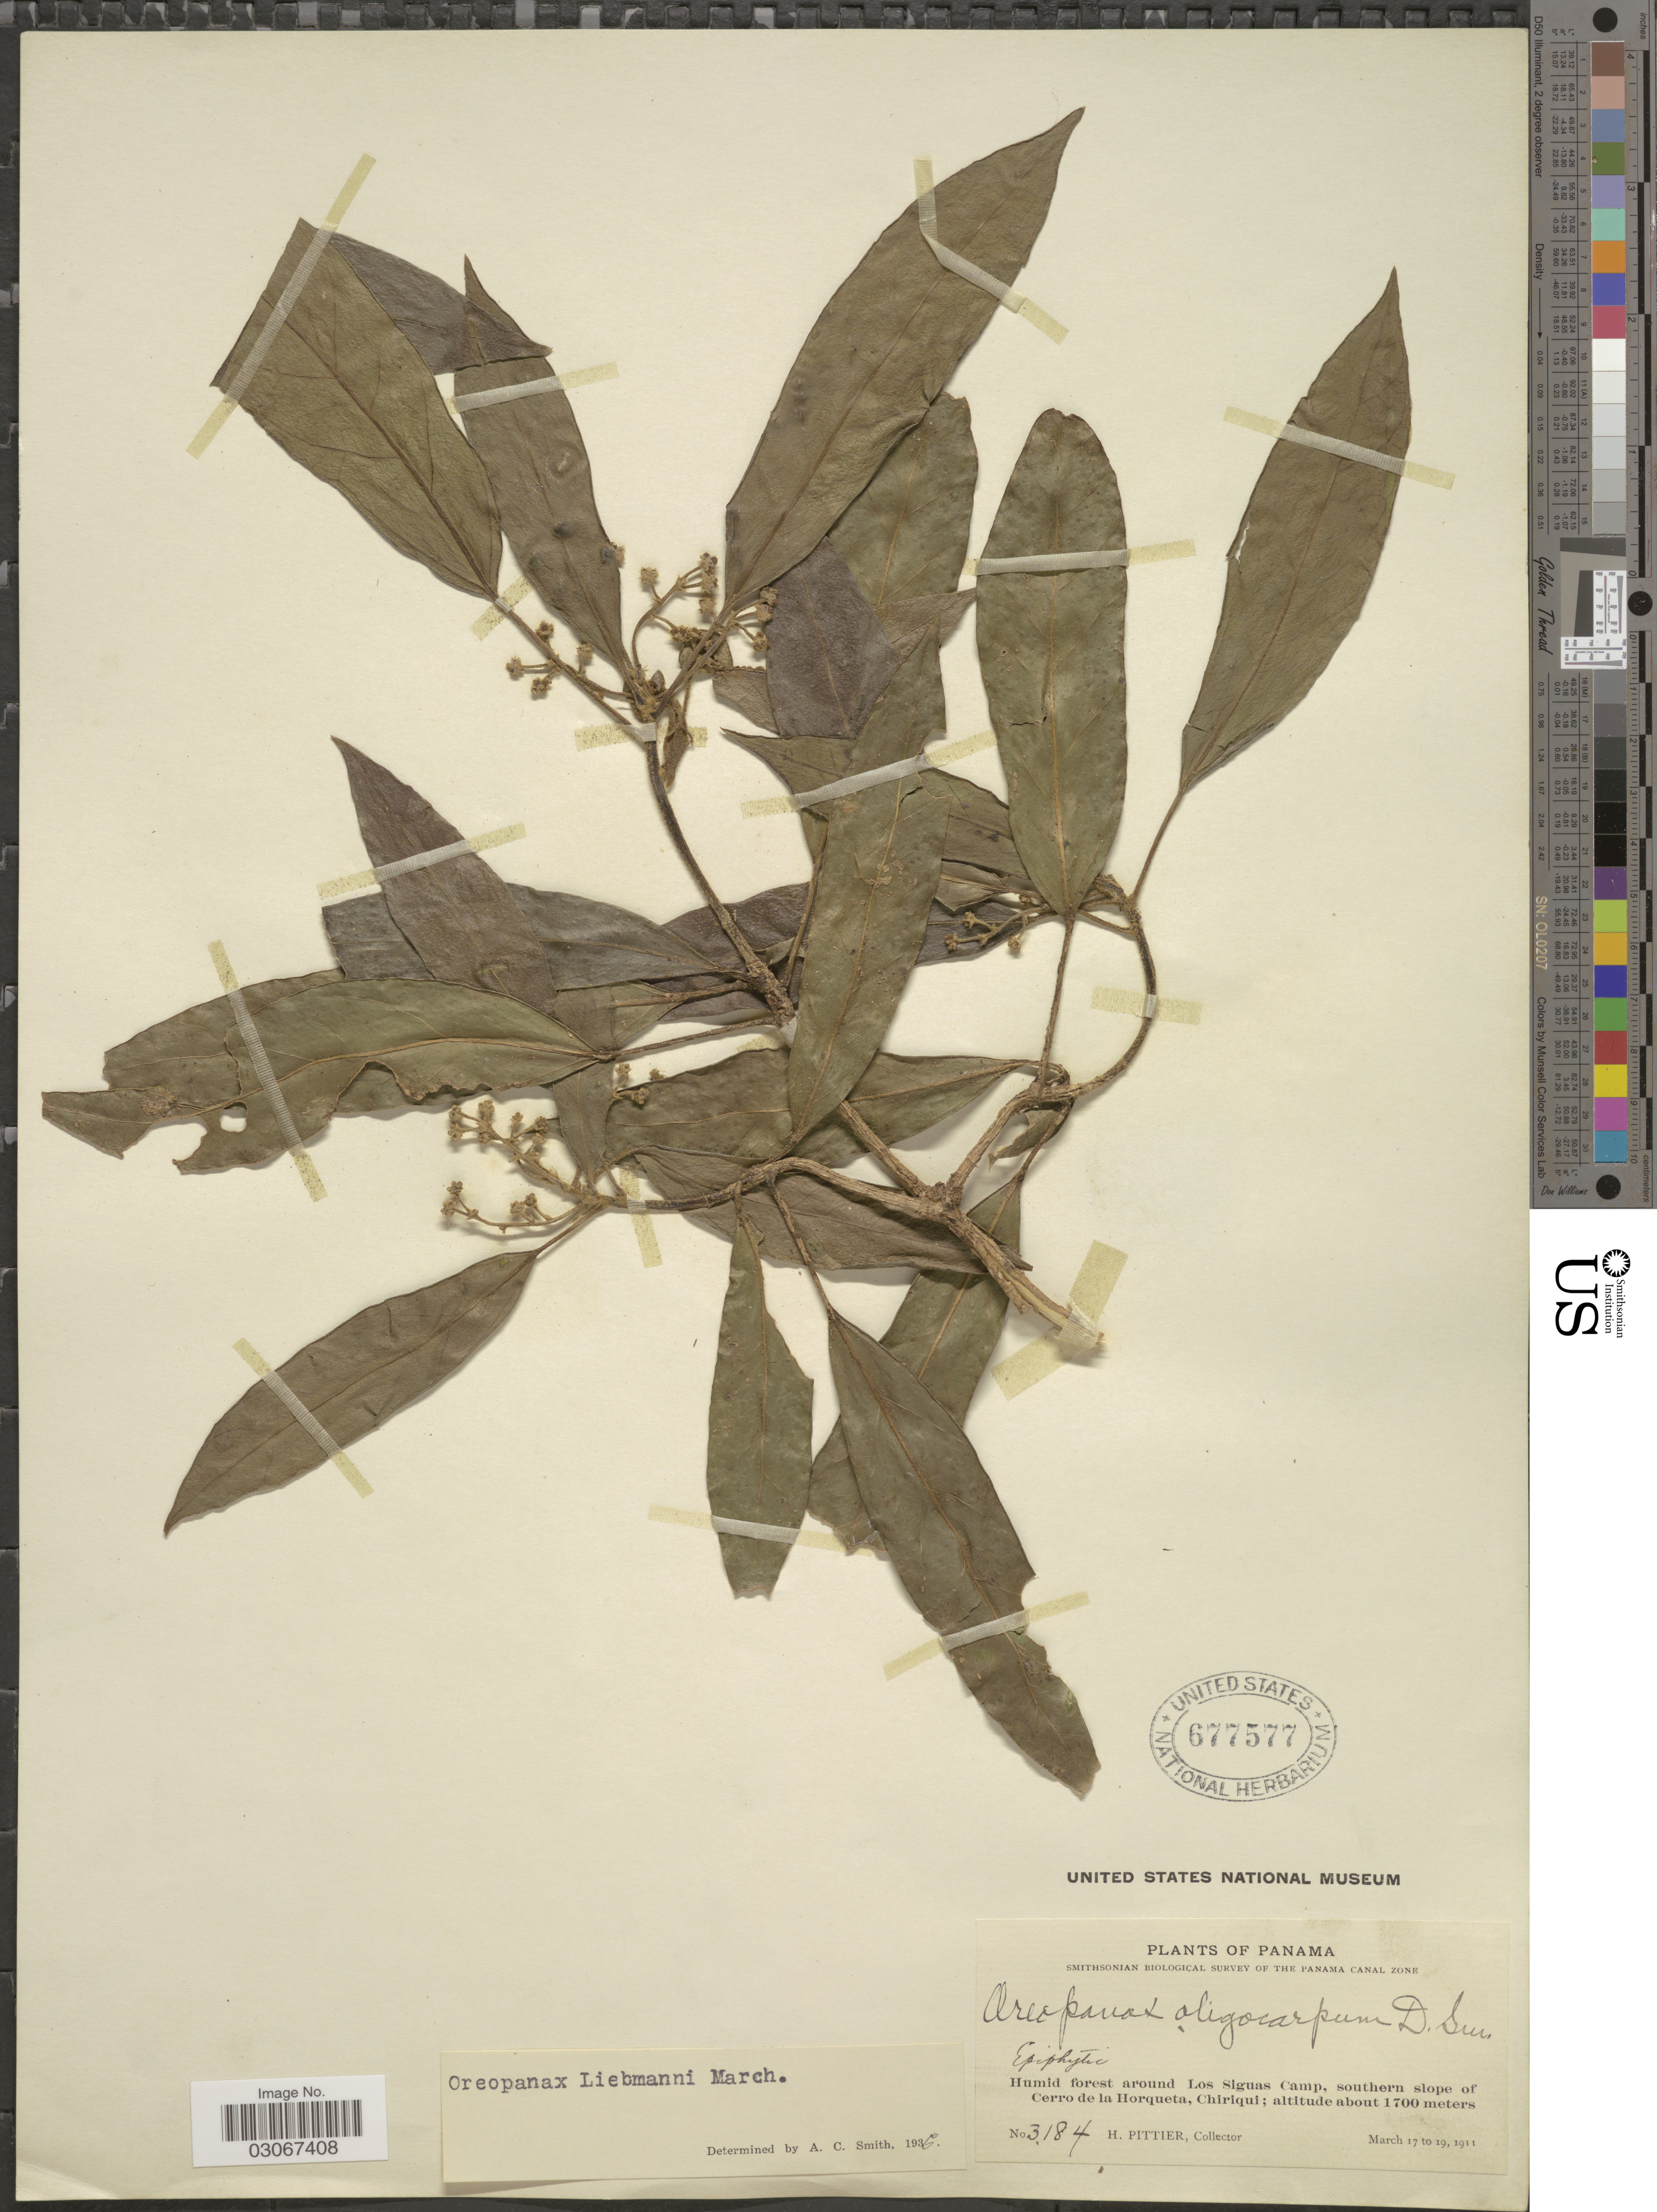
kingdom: Plantae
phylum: Tracheophyta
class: Magnoliopsida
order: Apiales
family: Araliaceae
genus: Oreopanax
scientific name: Oreopanax liebmannii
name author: Marchal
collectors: H. F. Pittier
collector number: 3184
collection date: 1911-03-17/1911-03-19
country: Panama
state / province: Chiriqui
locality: Humid forest around Los Siguas Camp, southern slope of Cerro de la Horqueta, Chiriqui.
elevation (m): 1700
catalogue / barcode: US 677577